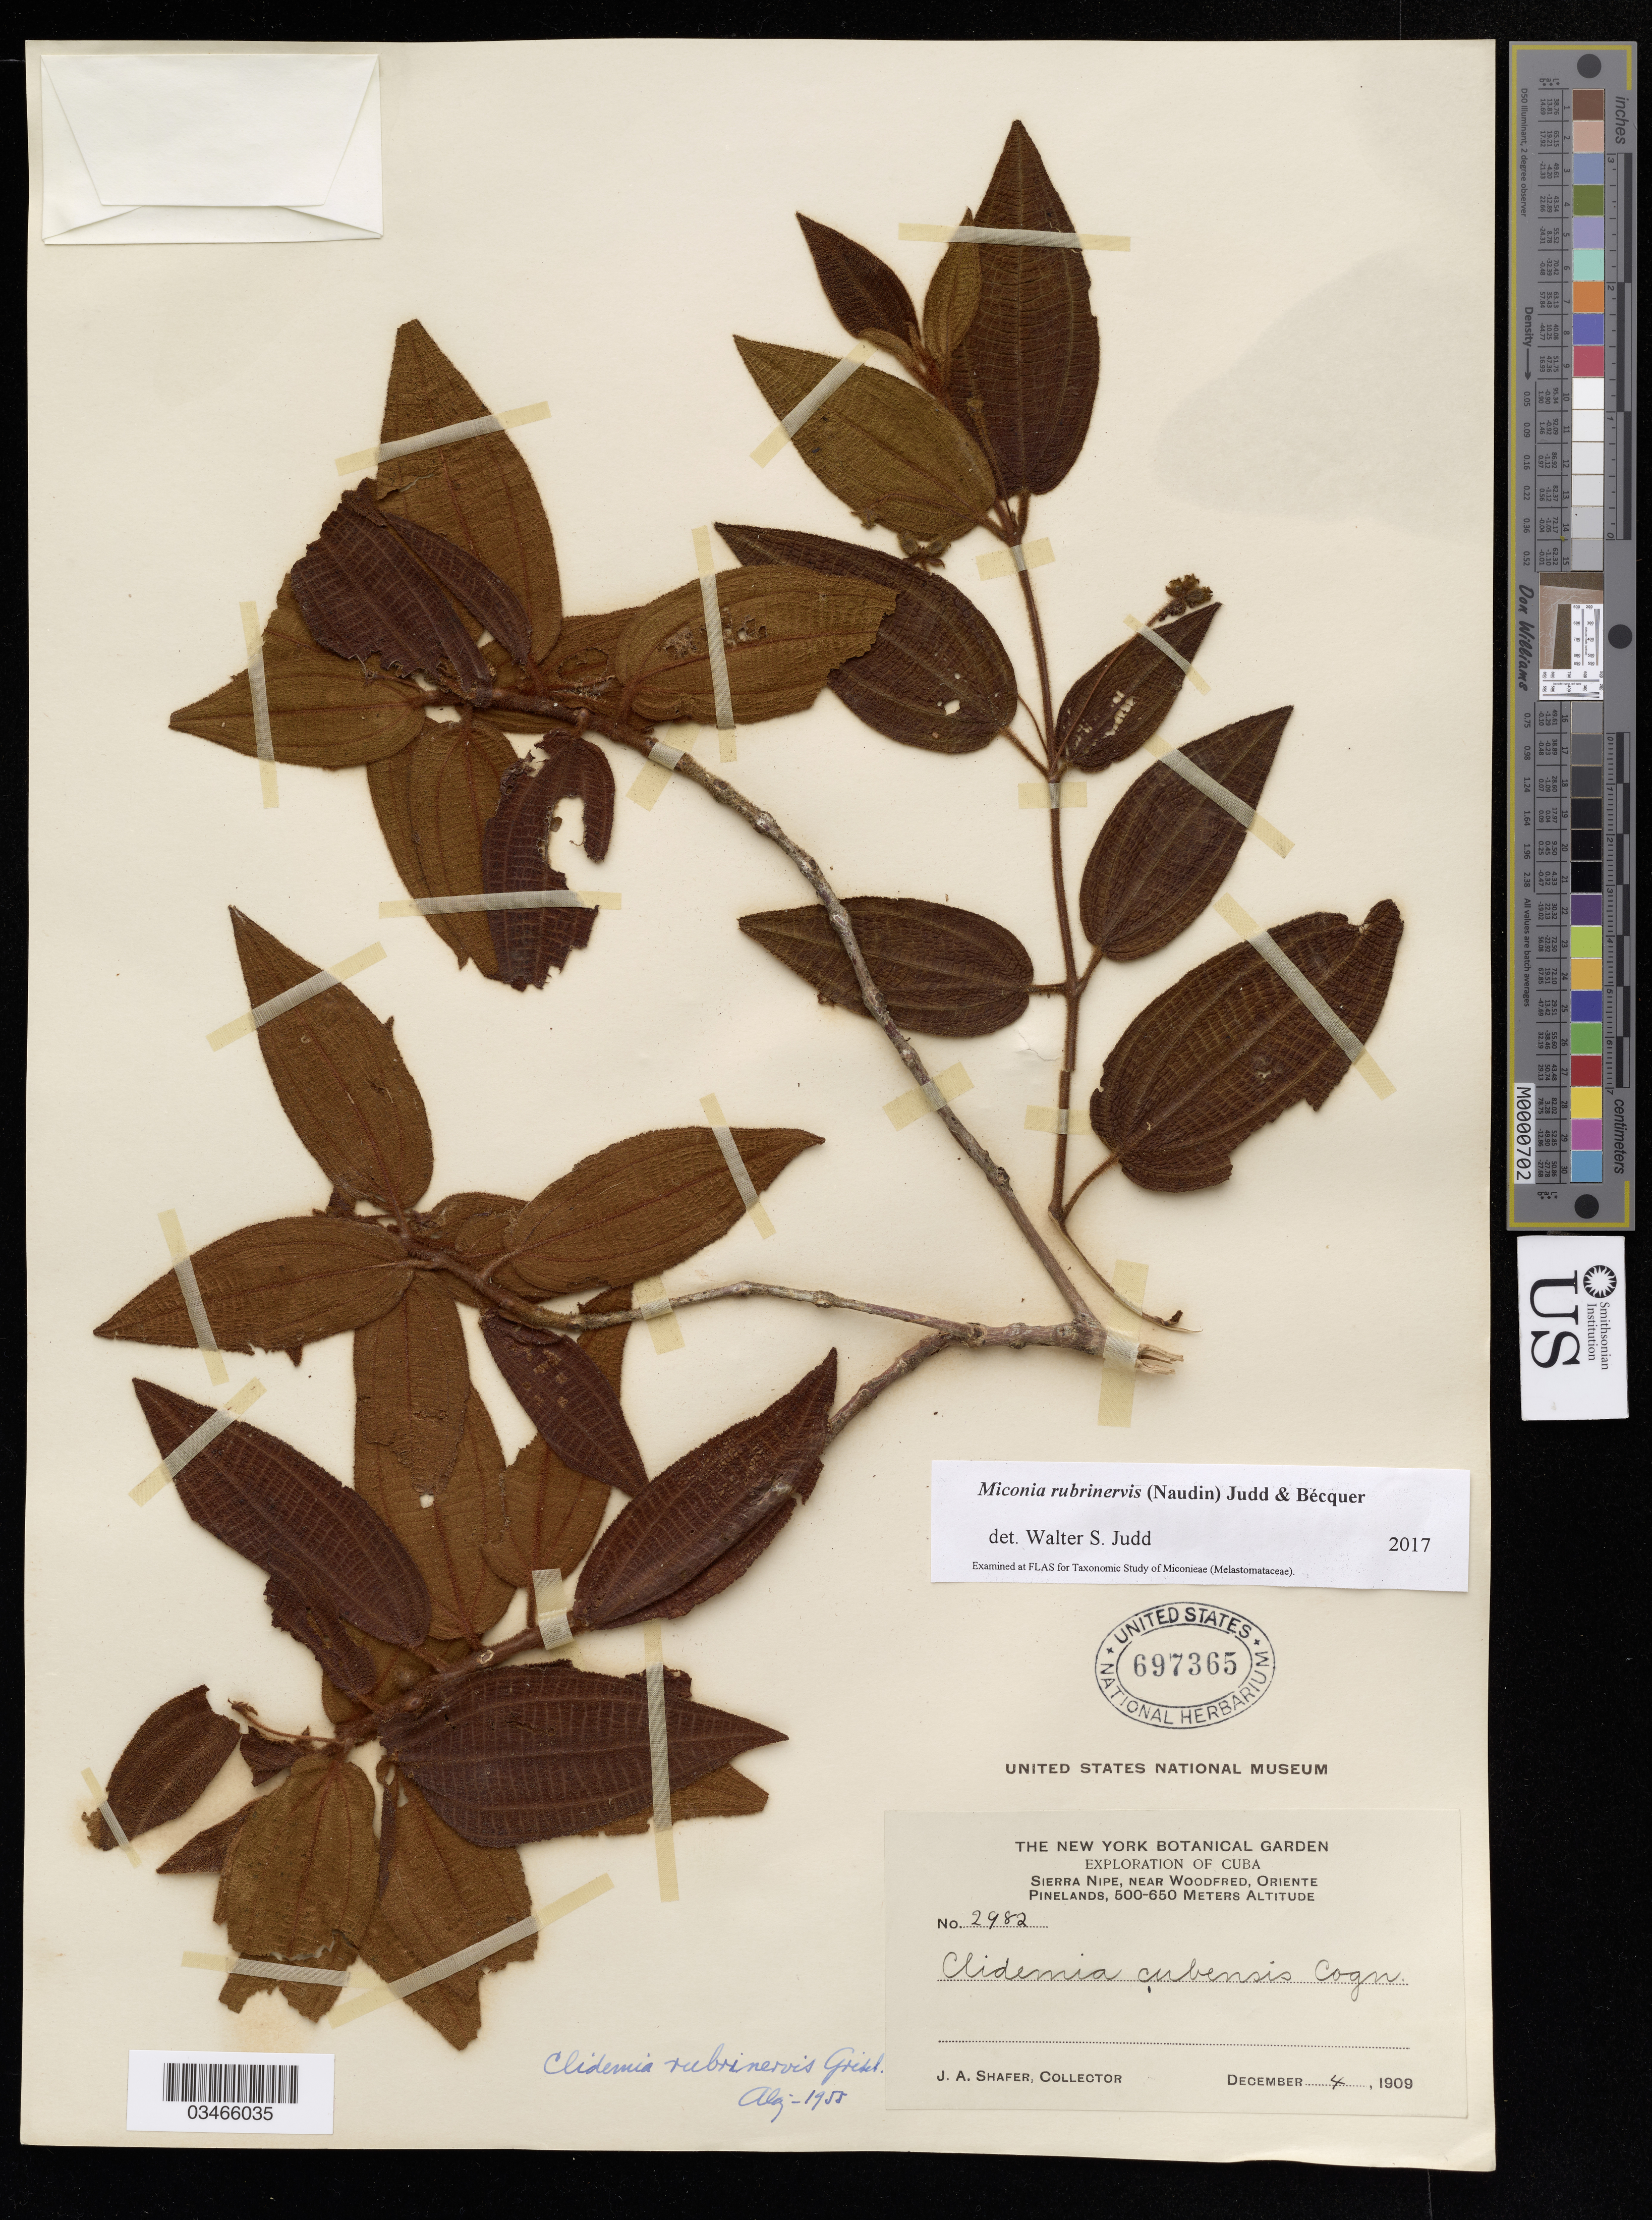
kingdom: Plantae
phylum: Tracheophyta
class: Magnoliopsida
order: Myrtales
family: Melastomataceae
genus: Miconia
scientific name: Miconia rubrinervis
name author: (Naudin) Judd & Bécquer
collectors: J. A. Shafer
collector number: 2982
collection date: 1909-12-04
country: Cuba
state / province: Oriente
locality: Sierra Nipe, near Woodfred. Pinelands.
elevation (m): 500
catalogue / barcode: US 697365